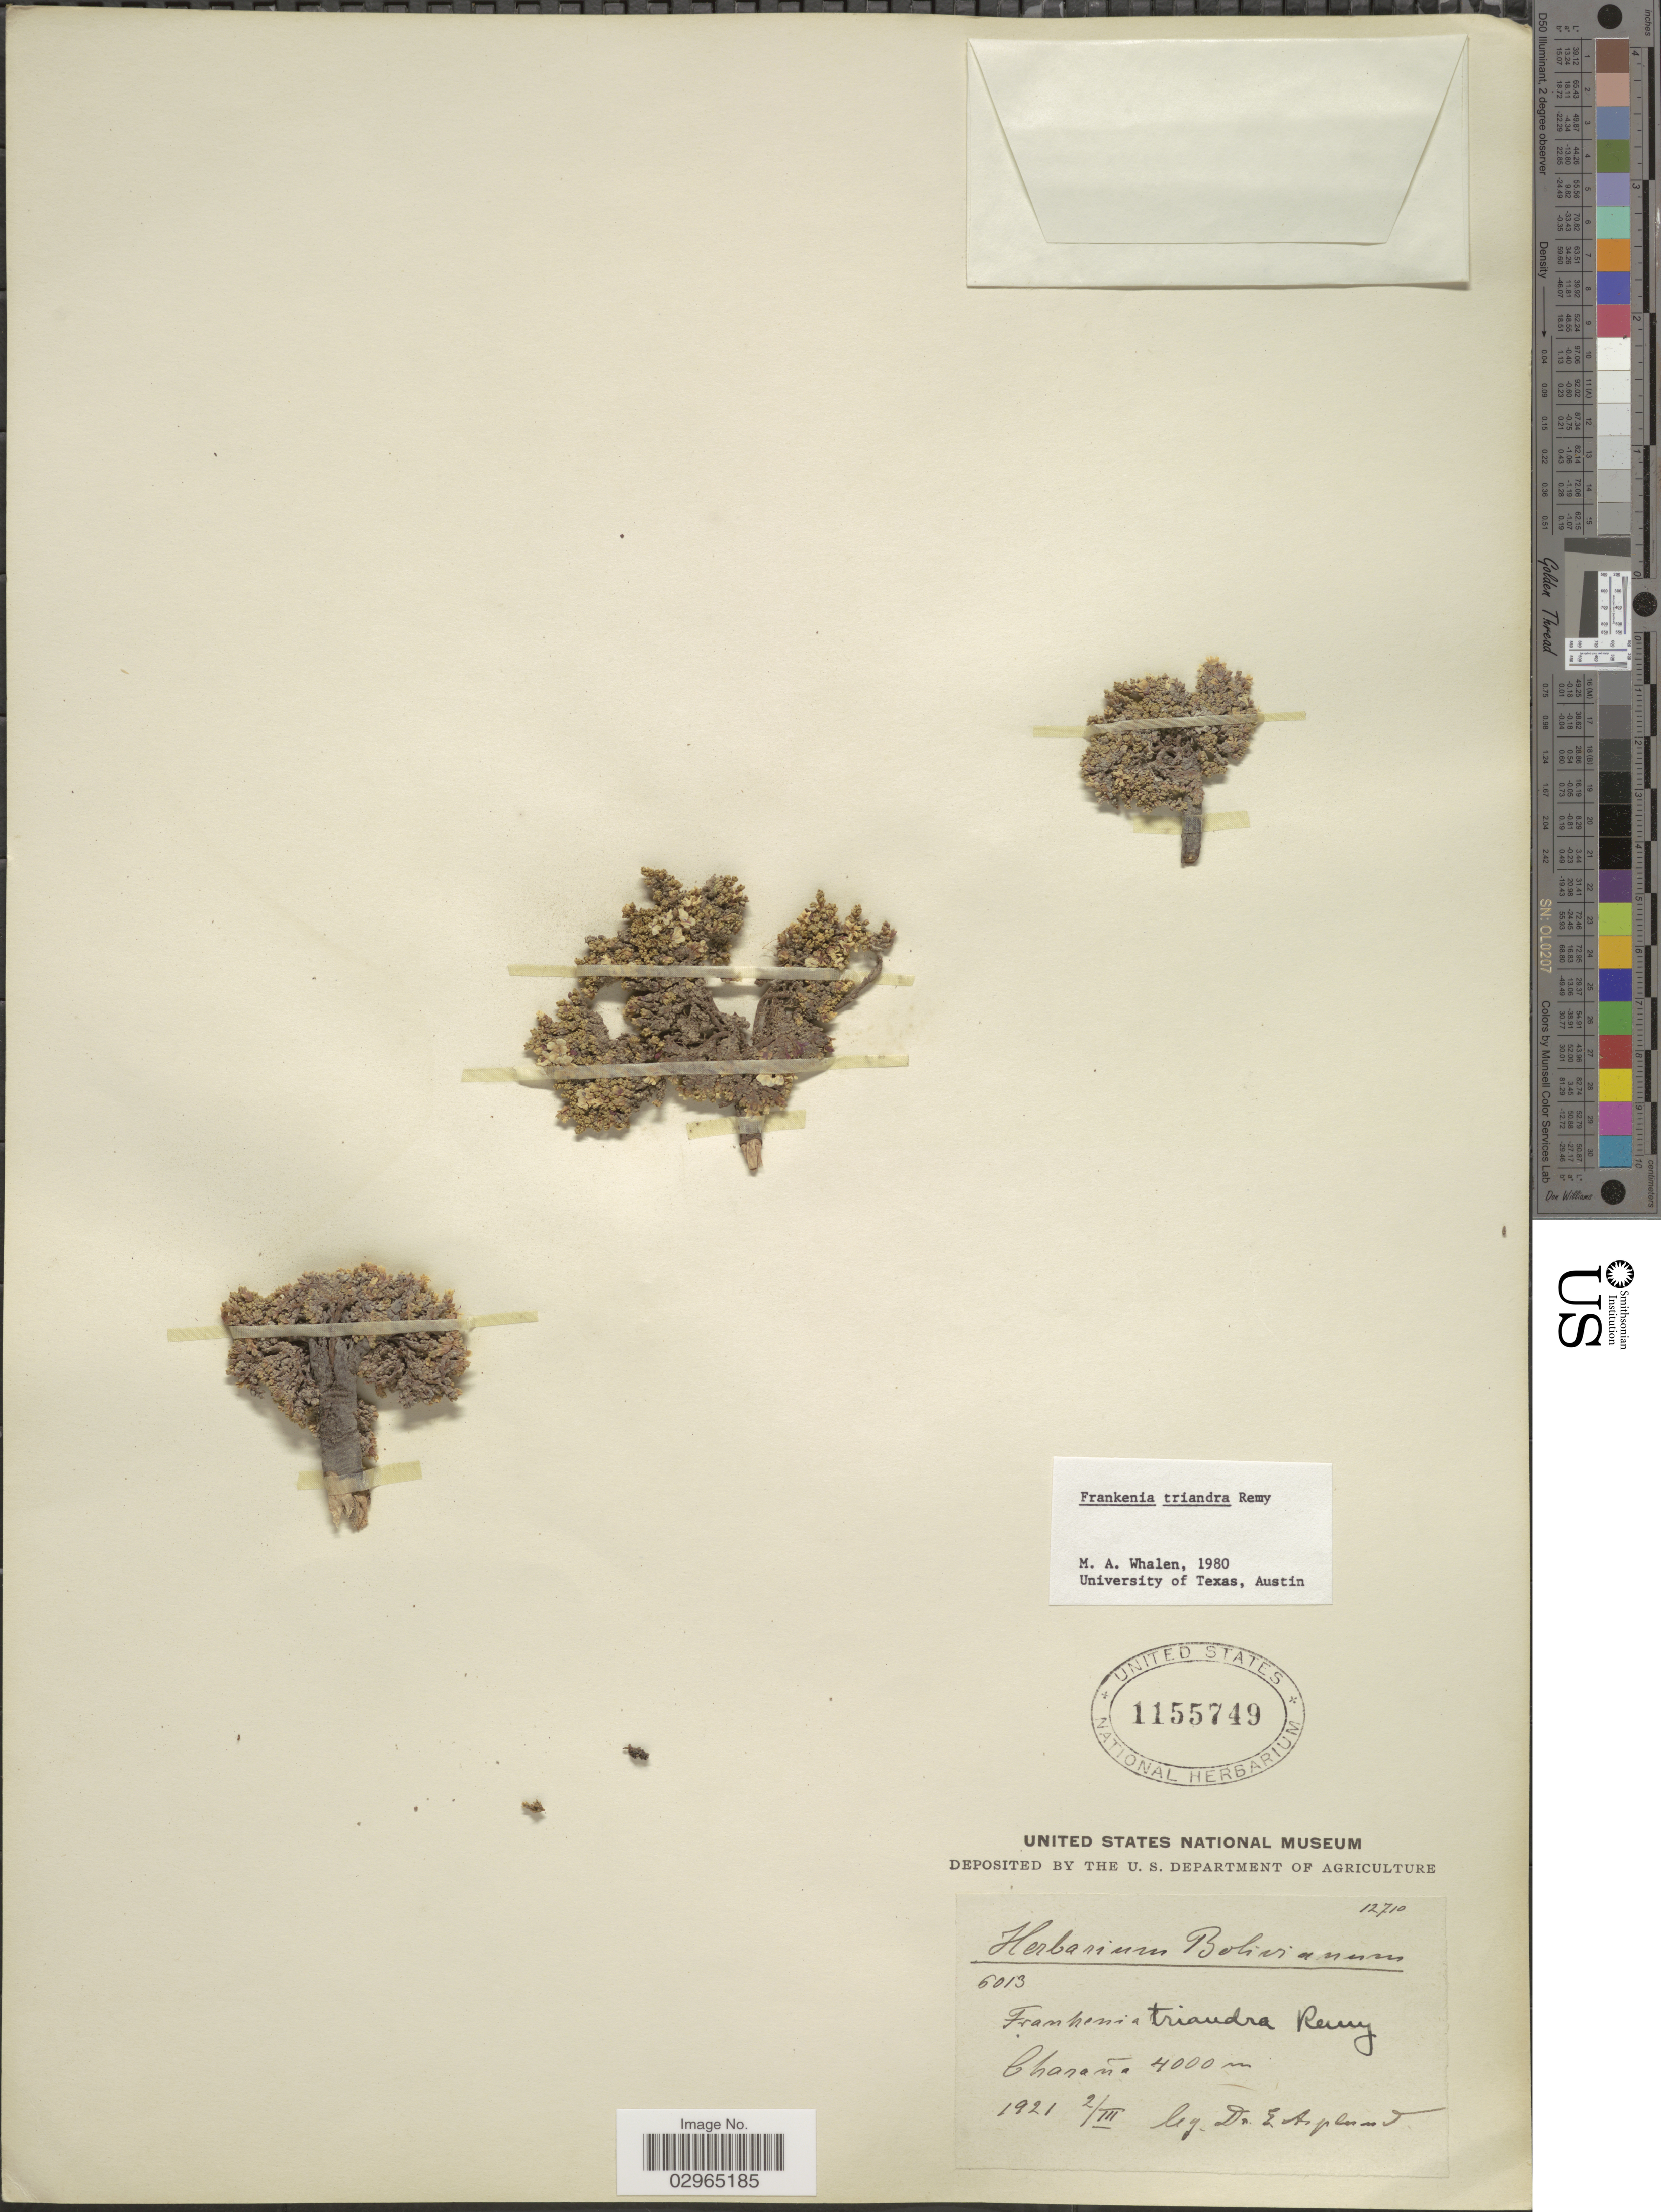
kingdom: Plantae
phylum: Tracheophyta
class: Magnoliopsida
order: Caryophyllales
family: Frankeniaceae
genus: Frankenia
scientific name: Frankenia triandra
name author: J. Rémy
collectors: E. Asplund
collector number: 6013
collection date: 1921-03-02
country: Bolivia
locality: Charaña.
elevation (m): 4000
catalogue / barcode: US 1155749